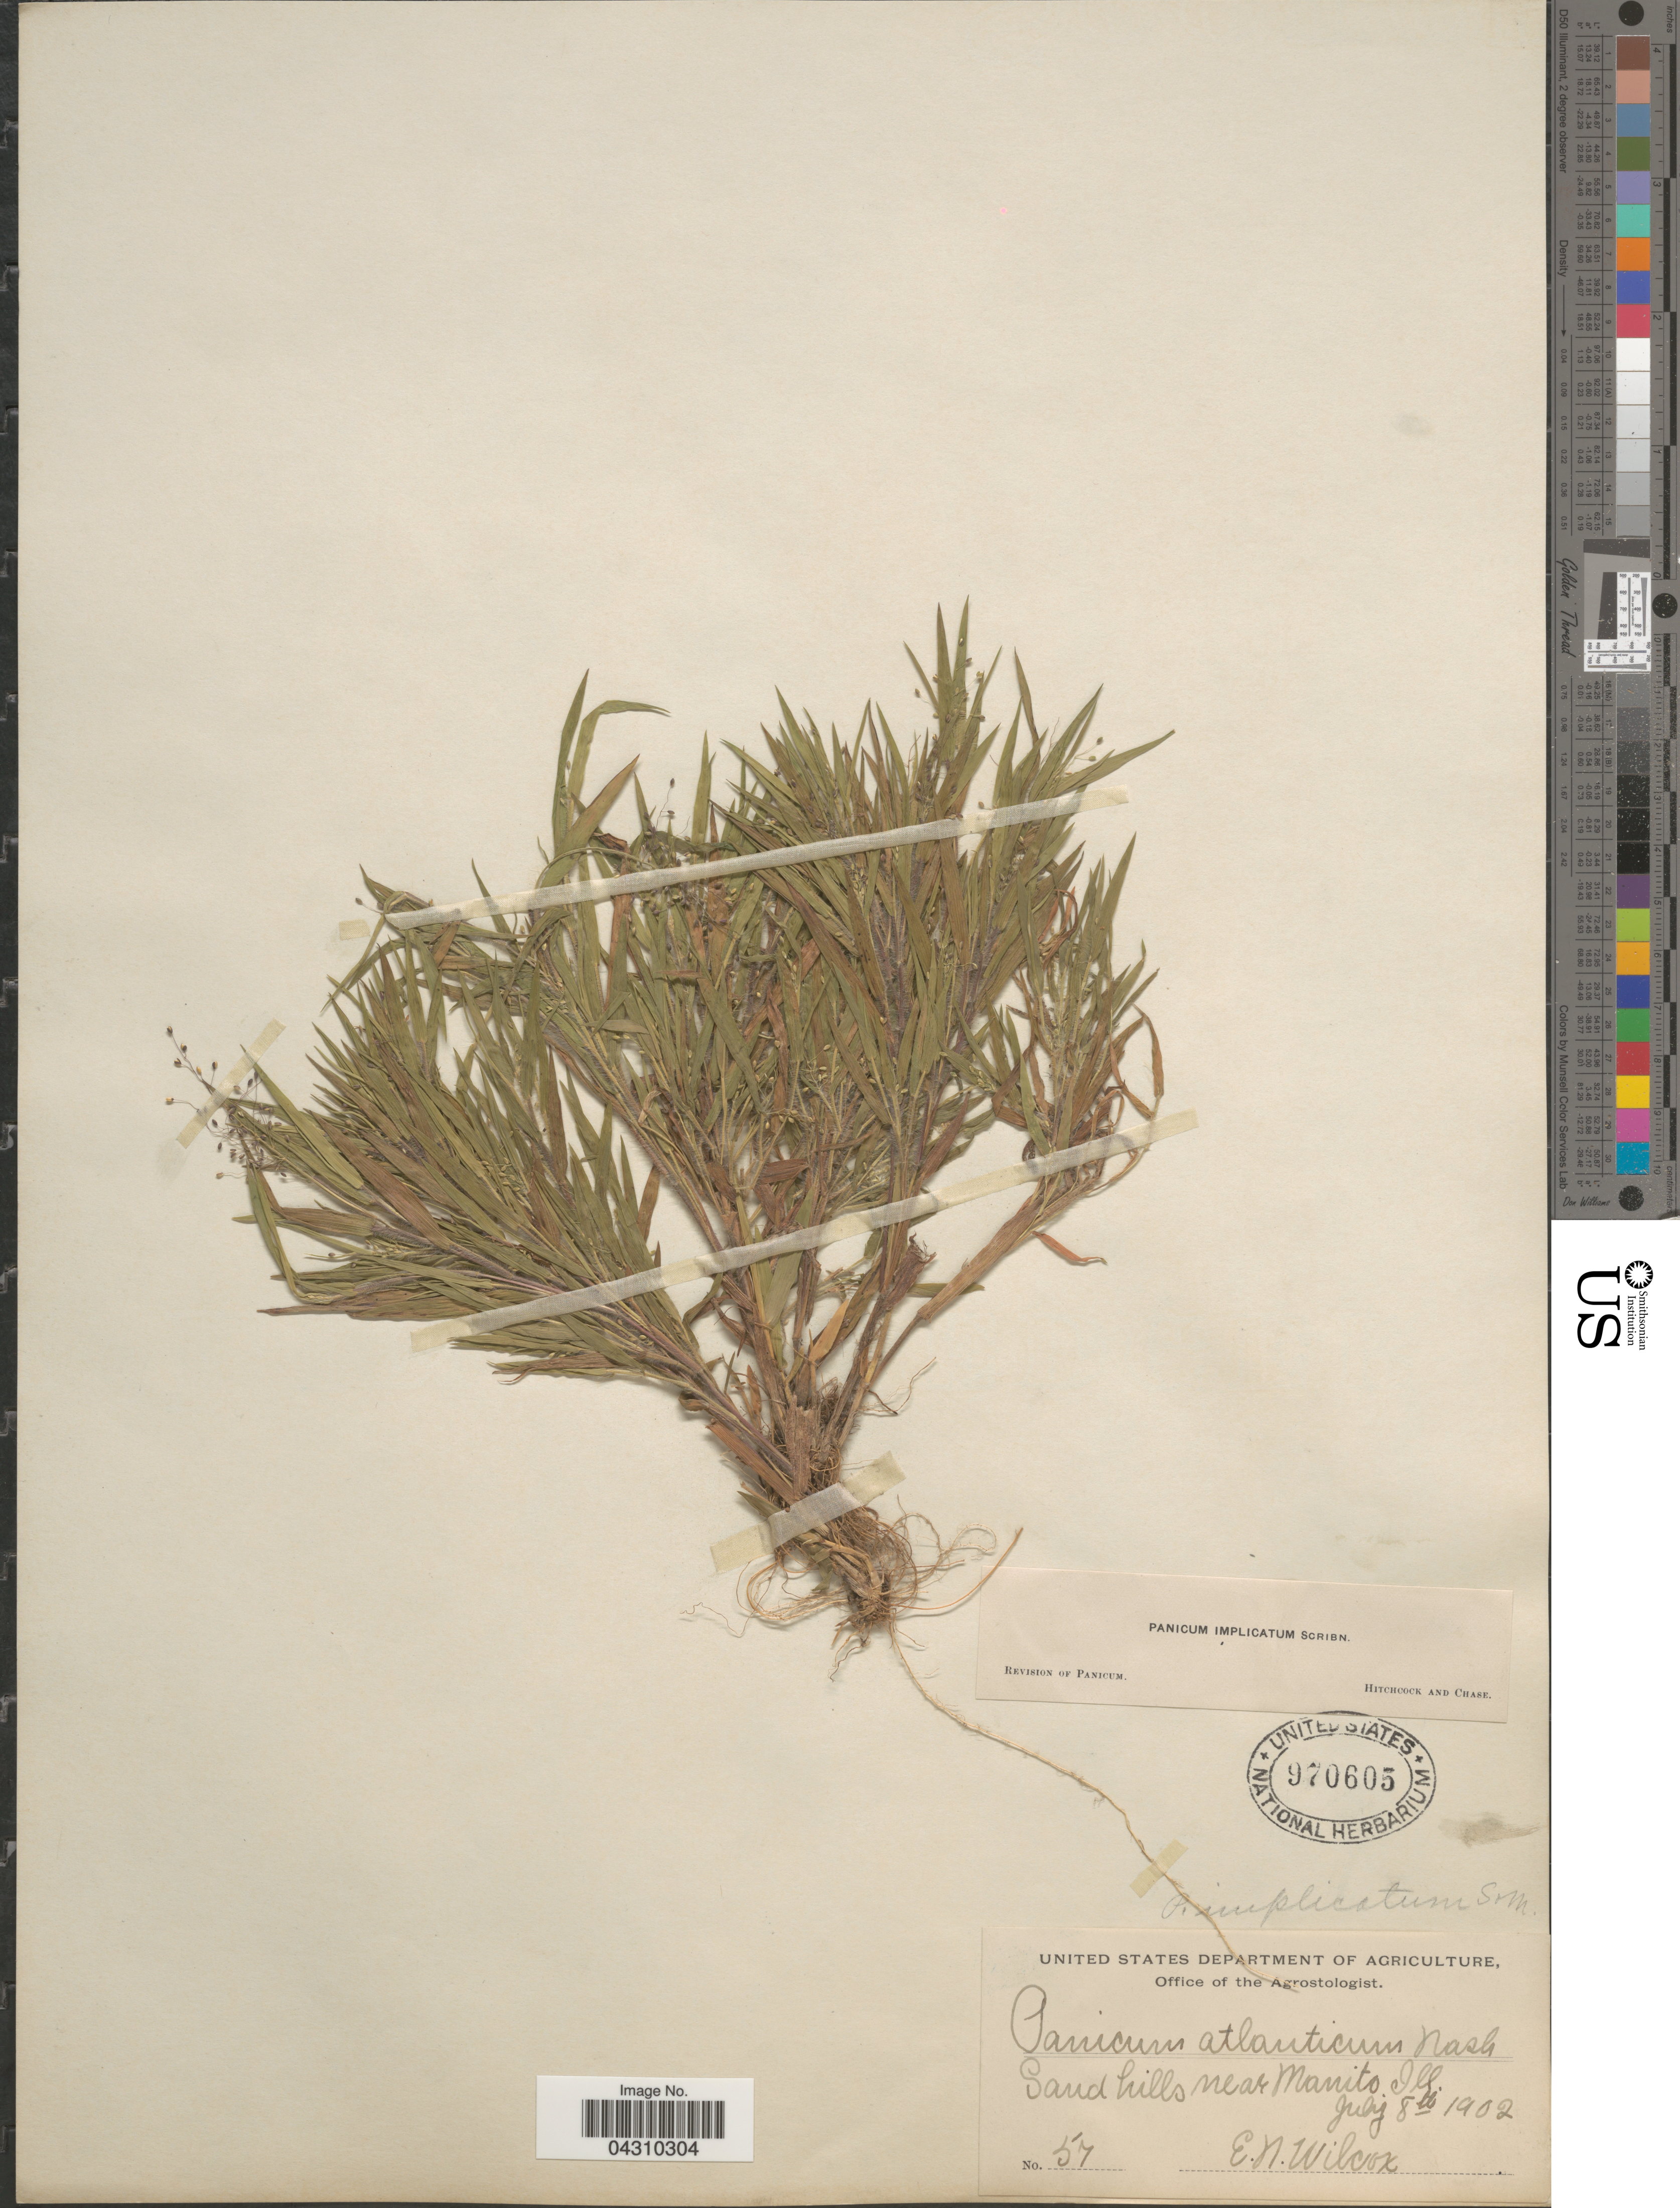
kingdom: Plantae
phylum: Tracheophyta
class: Liliopsida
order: Poales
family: Poaceae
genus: Dichanthelium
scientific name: Dichanthelium acuminatum var. acuminatum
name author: (Sw.) Gould & C.A. Clark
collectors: E. Wilcox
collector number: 57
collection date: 1902-07-08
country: United States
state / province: Illinois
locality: Sand hills near Manito.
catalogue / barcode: US 970605